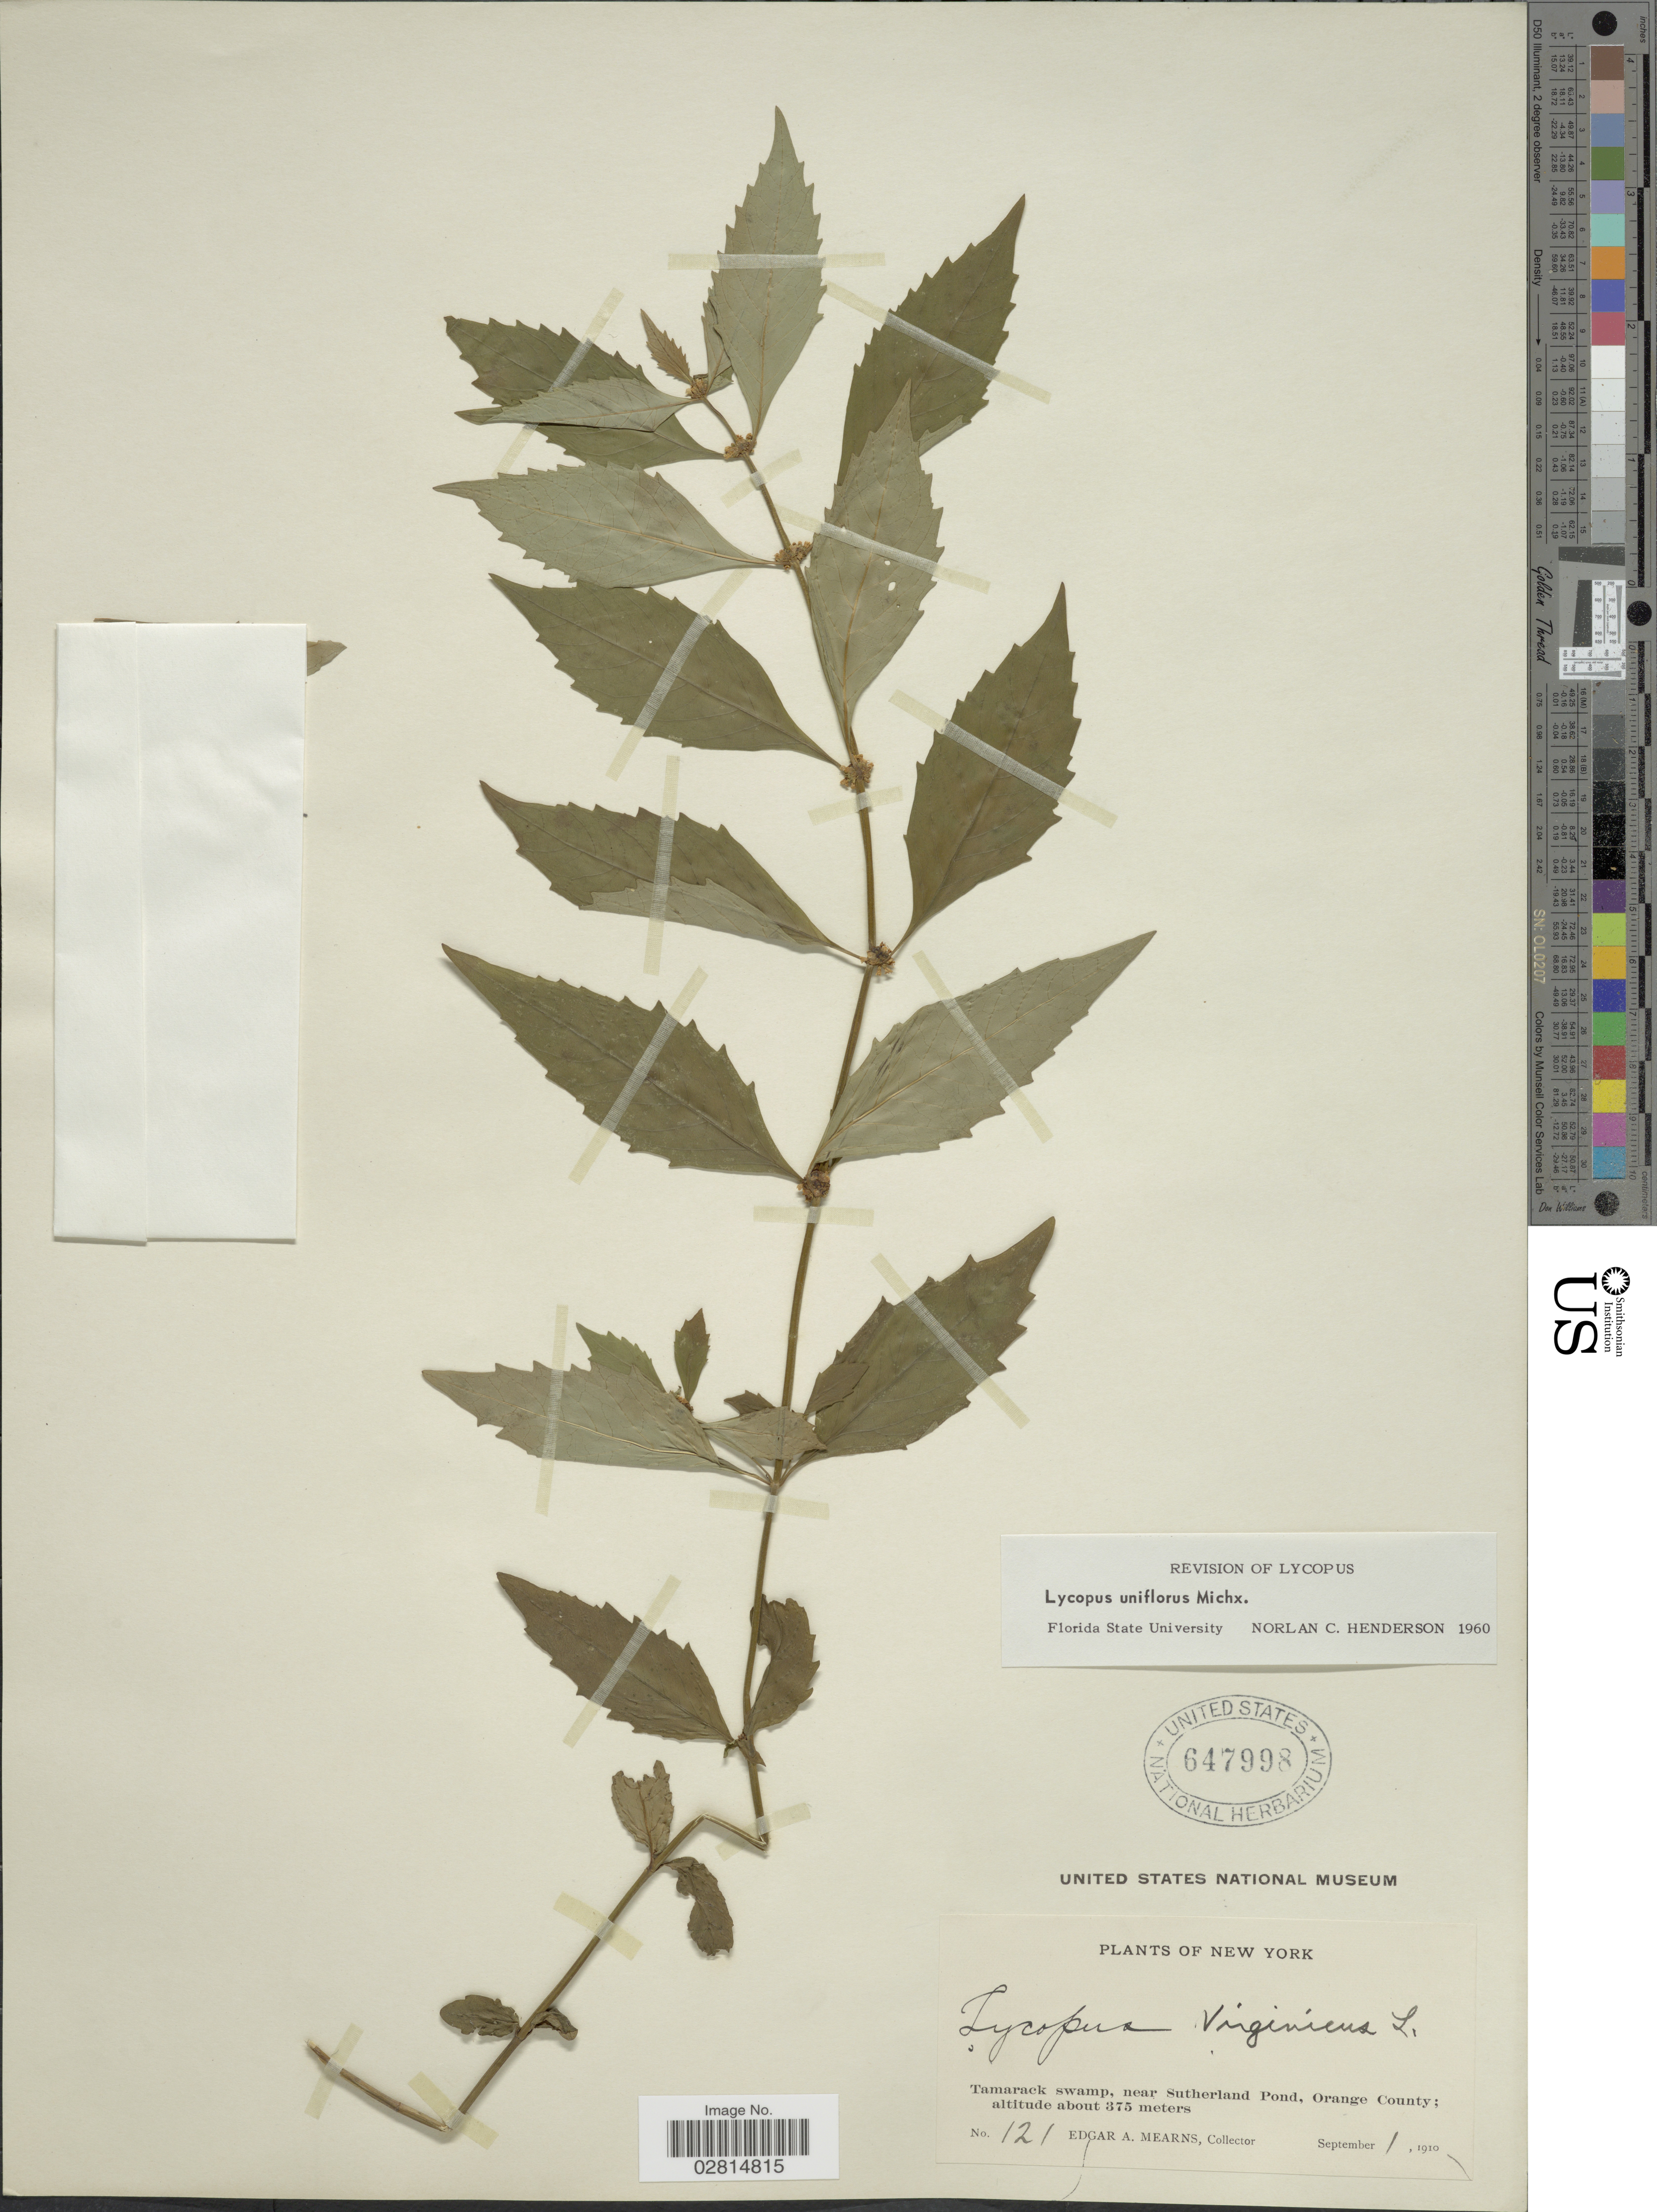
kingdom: Plantae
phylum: Tracheophyta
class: Magnoliopsida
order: Lamiales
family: Lamiaceae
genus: Lycopus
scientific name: Lycopus uniflorus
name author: Michx.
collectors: E. A. Mearns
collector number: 121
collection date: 1910-09-01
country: United States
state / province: New York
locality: Tamarack swamp, near Sutherland Pond, Orange County.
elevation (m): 375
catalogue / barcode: US 647998